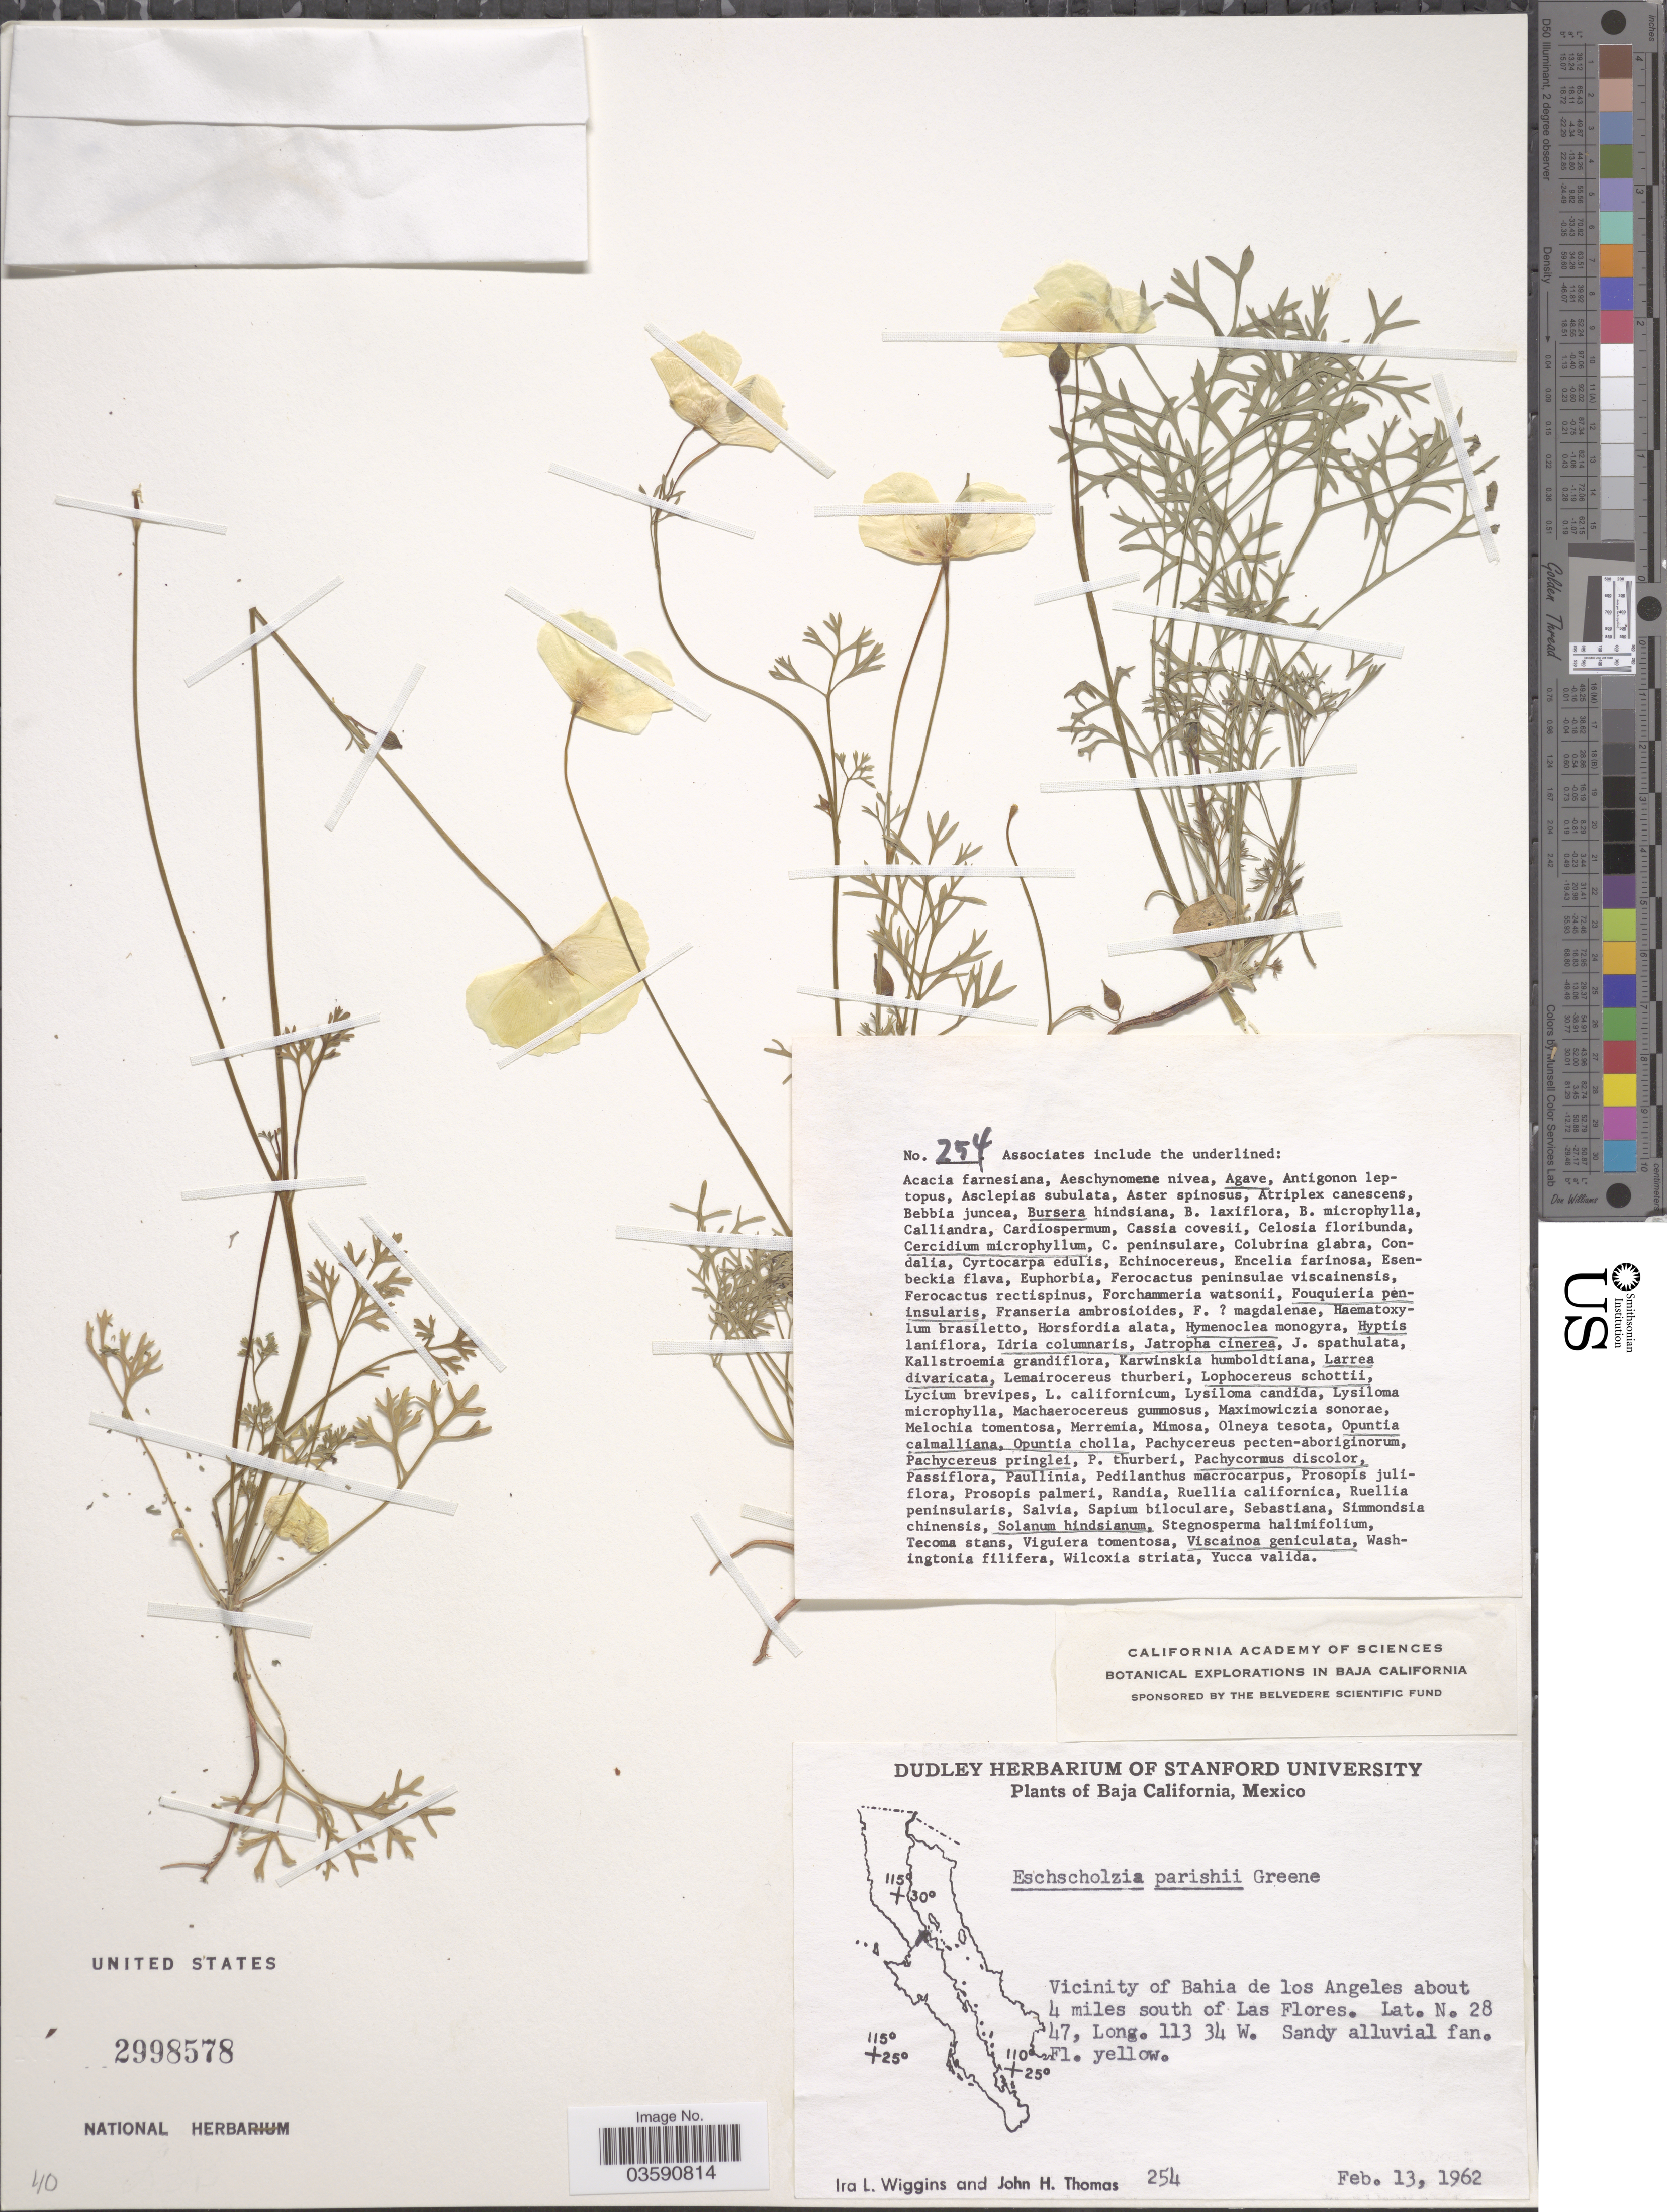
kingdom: Plantae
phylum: Tracheophyta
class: Magnoliopsida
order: Ranunculales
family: Papaveraceae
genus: Eschscholzia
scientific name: Eschscholzia parishii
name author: Greene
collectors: I. L. Wiggins & J. H. Thomas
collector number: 254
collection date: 1962-02-13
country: Mexico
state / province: Baja California Norte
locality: Vicinity of Bahia de los Angeles about 4 miles south of Las flores.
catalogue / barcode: US 2998578